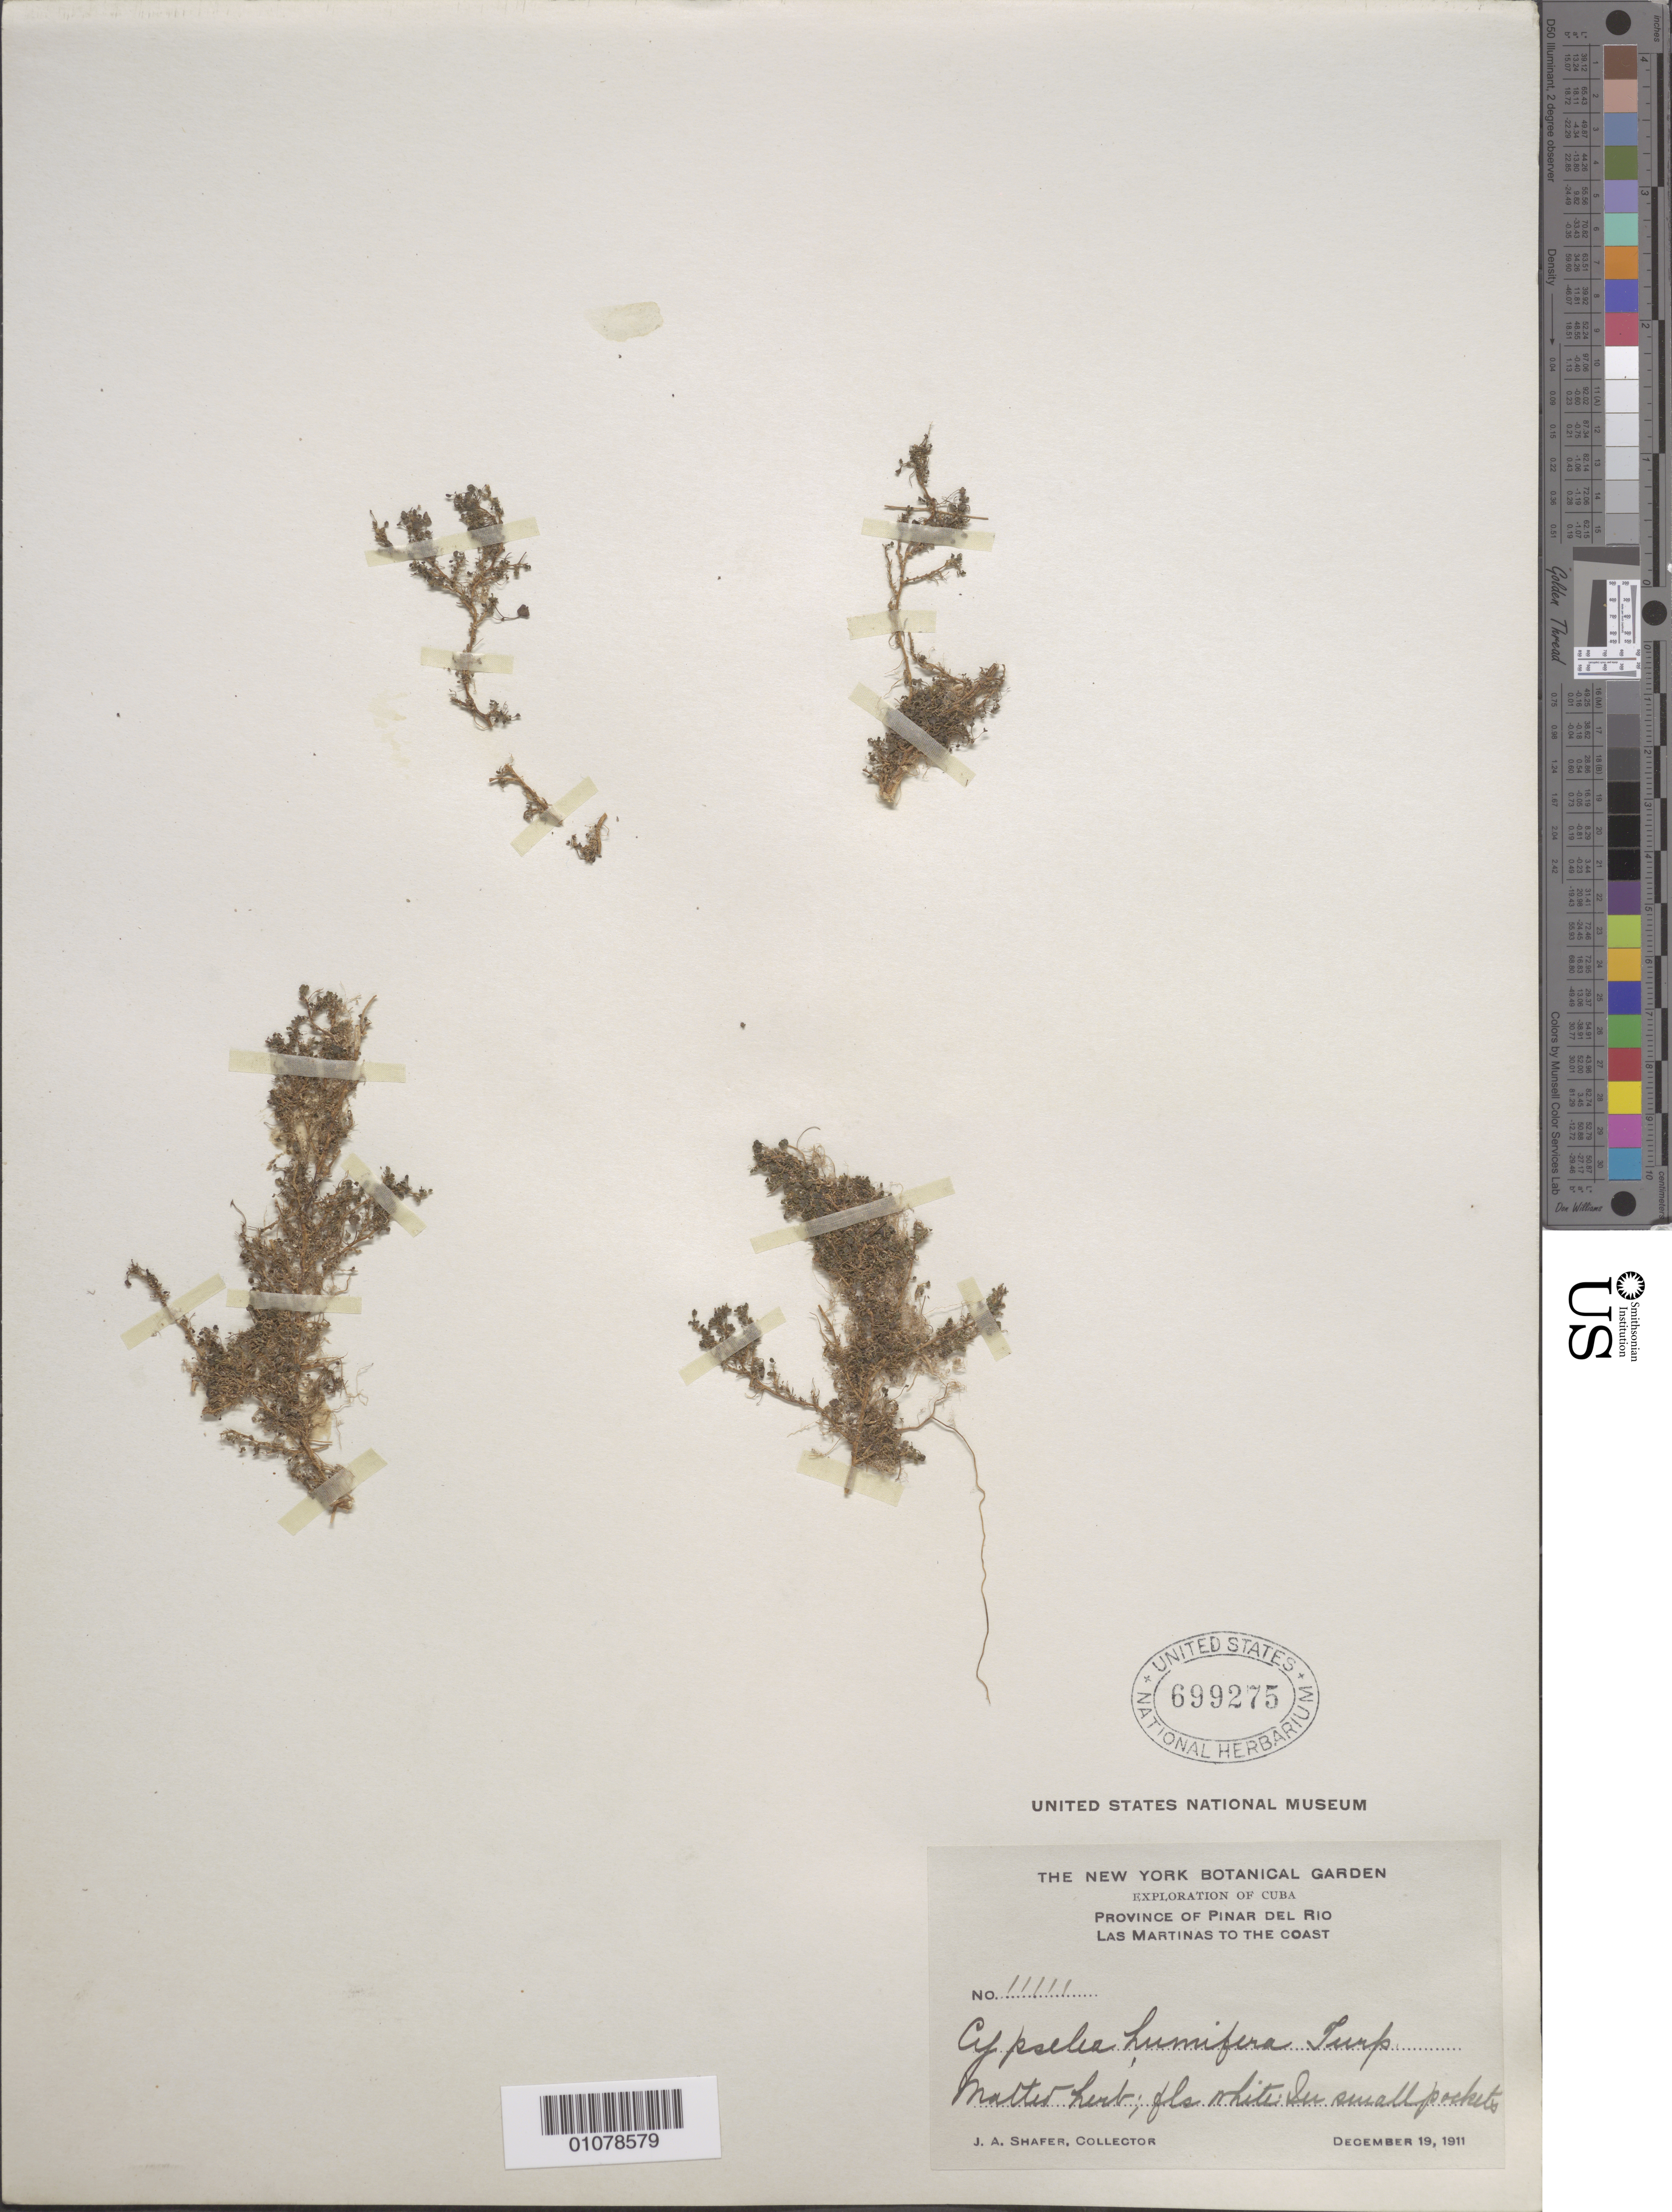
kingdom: Plantae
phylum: Tracheophyta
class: Magnoliopsida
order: Caryophyllales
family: Amaranthaceae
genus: Amaranthus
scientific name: Amaranthus minimus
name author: Standl.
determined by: Strong, Mark T., (BOT), Smithsonian Institution - National Museum of Natural History (UNITED STATES)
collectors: J. A. Shafer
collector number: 11111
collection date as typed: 19 Dec 1911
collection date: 1911-12-19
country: Cuba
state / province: Pinar del Rio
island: Cuba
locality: Las Martinas to the coast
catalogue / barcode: US 699275